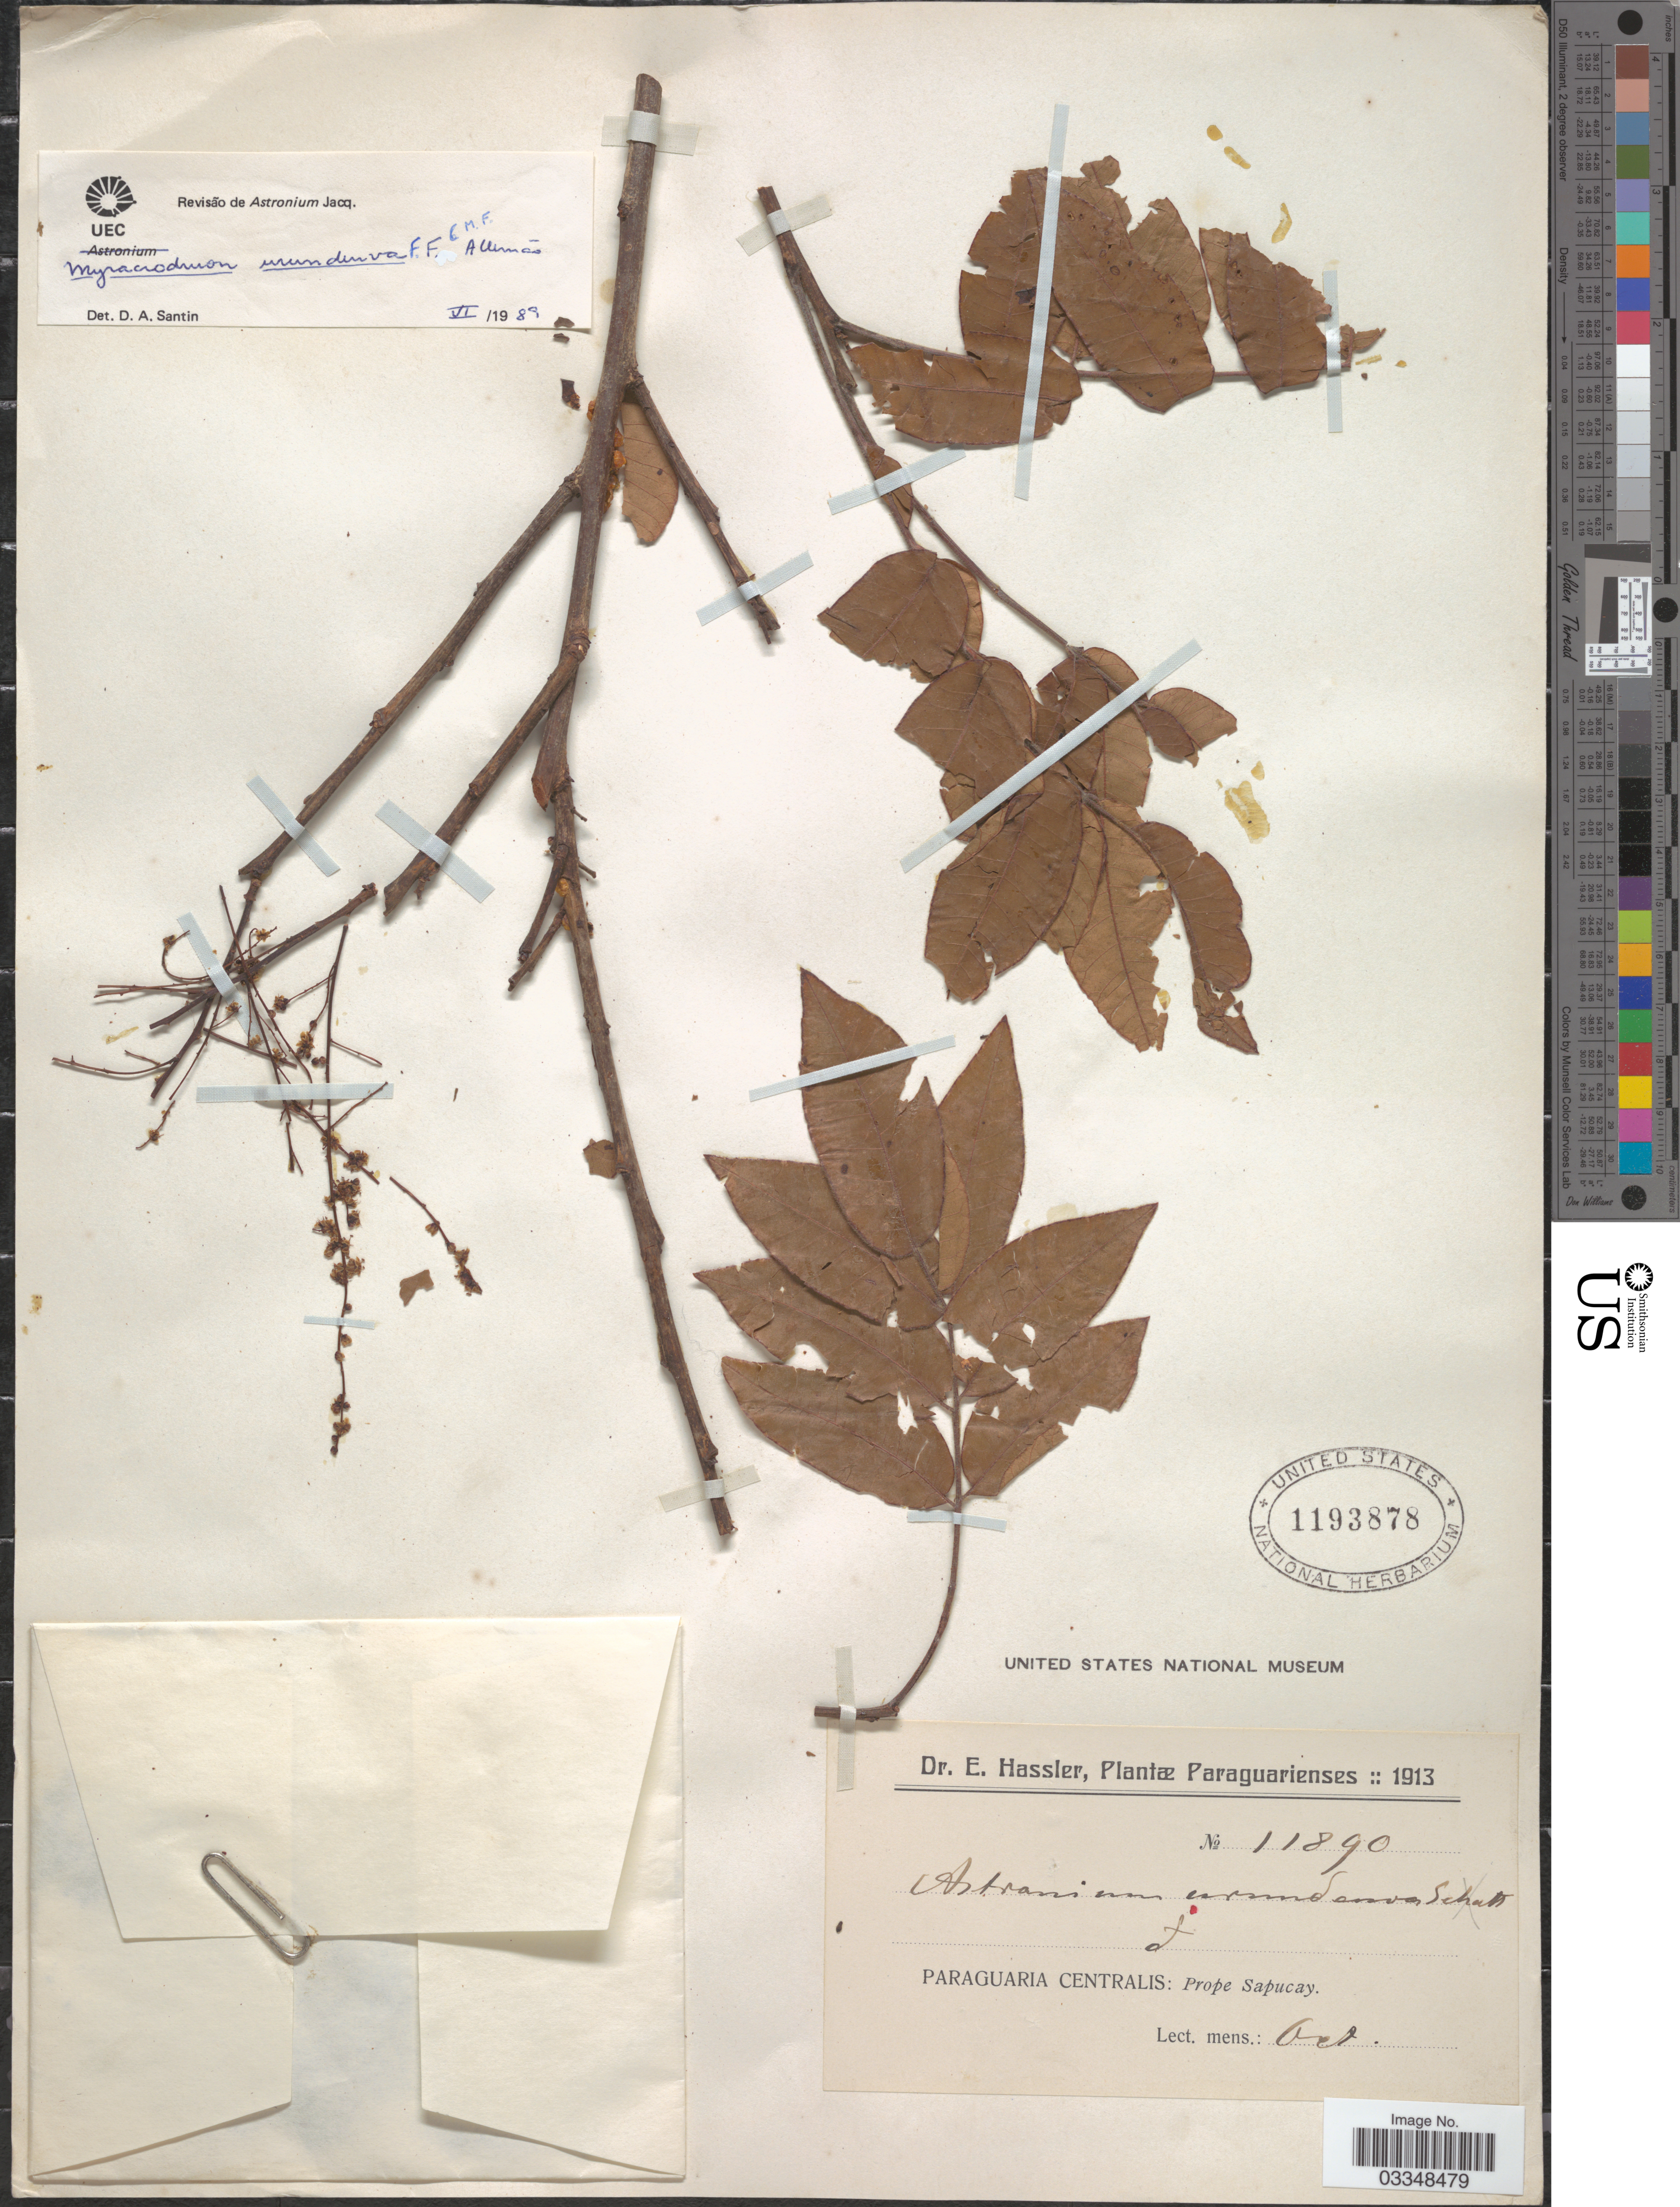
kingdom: Plantae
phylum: Tracheophyta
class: Magnoliopsida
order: Sapindales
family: Anacardiaceae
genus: Myracrodruon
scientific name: Myracrodruon urundeuva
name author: Allemão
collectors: E. Hassler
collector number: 11890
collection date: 1913-10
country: Paraguay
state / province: Central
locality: Paraguaria Centralis: Prope Sapucay.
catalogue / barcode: US 1193878